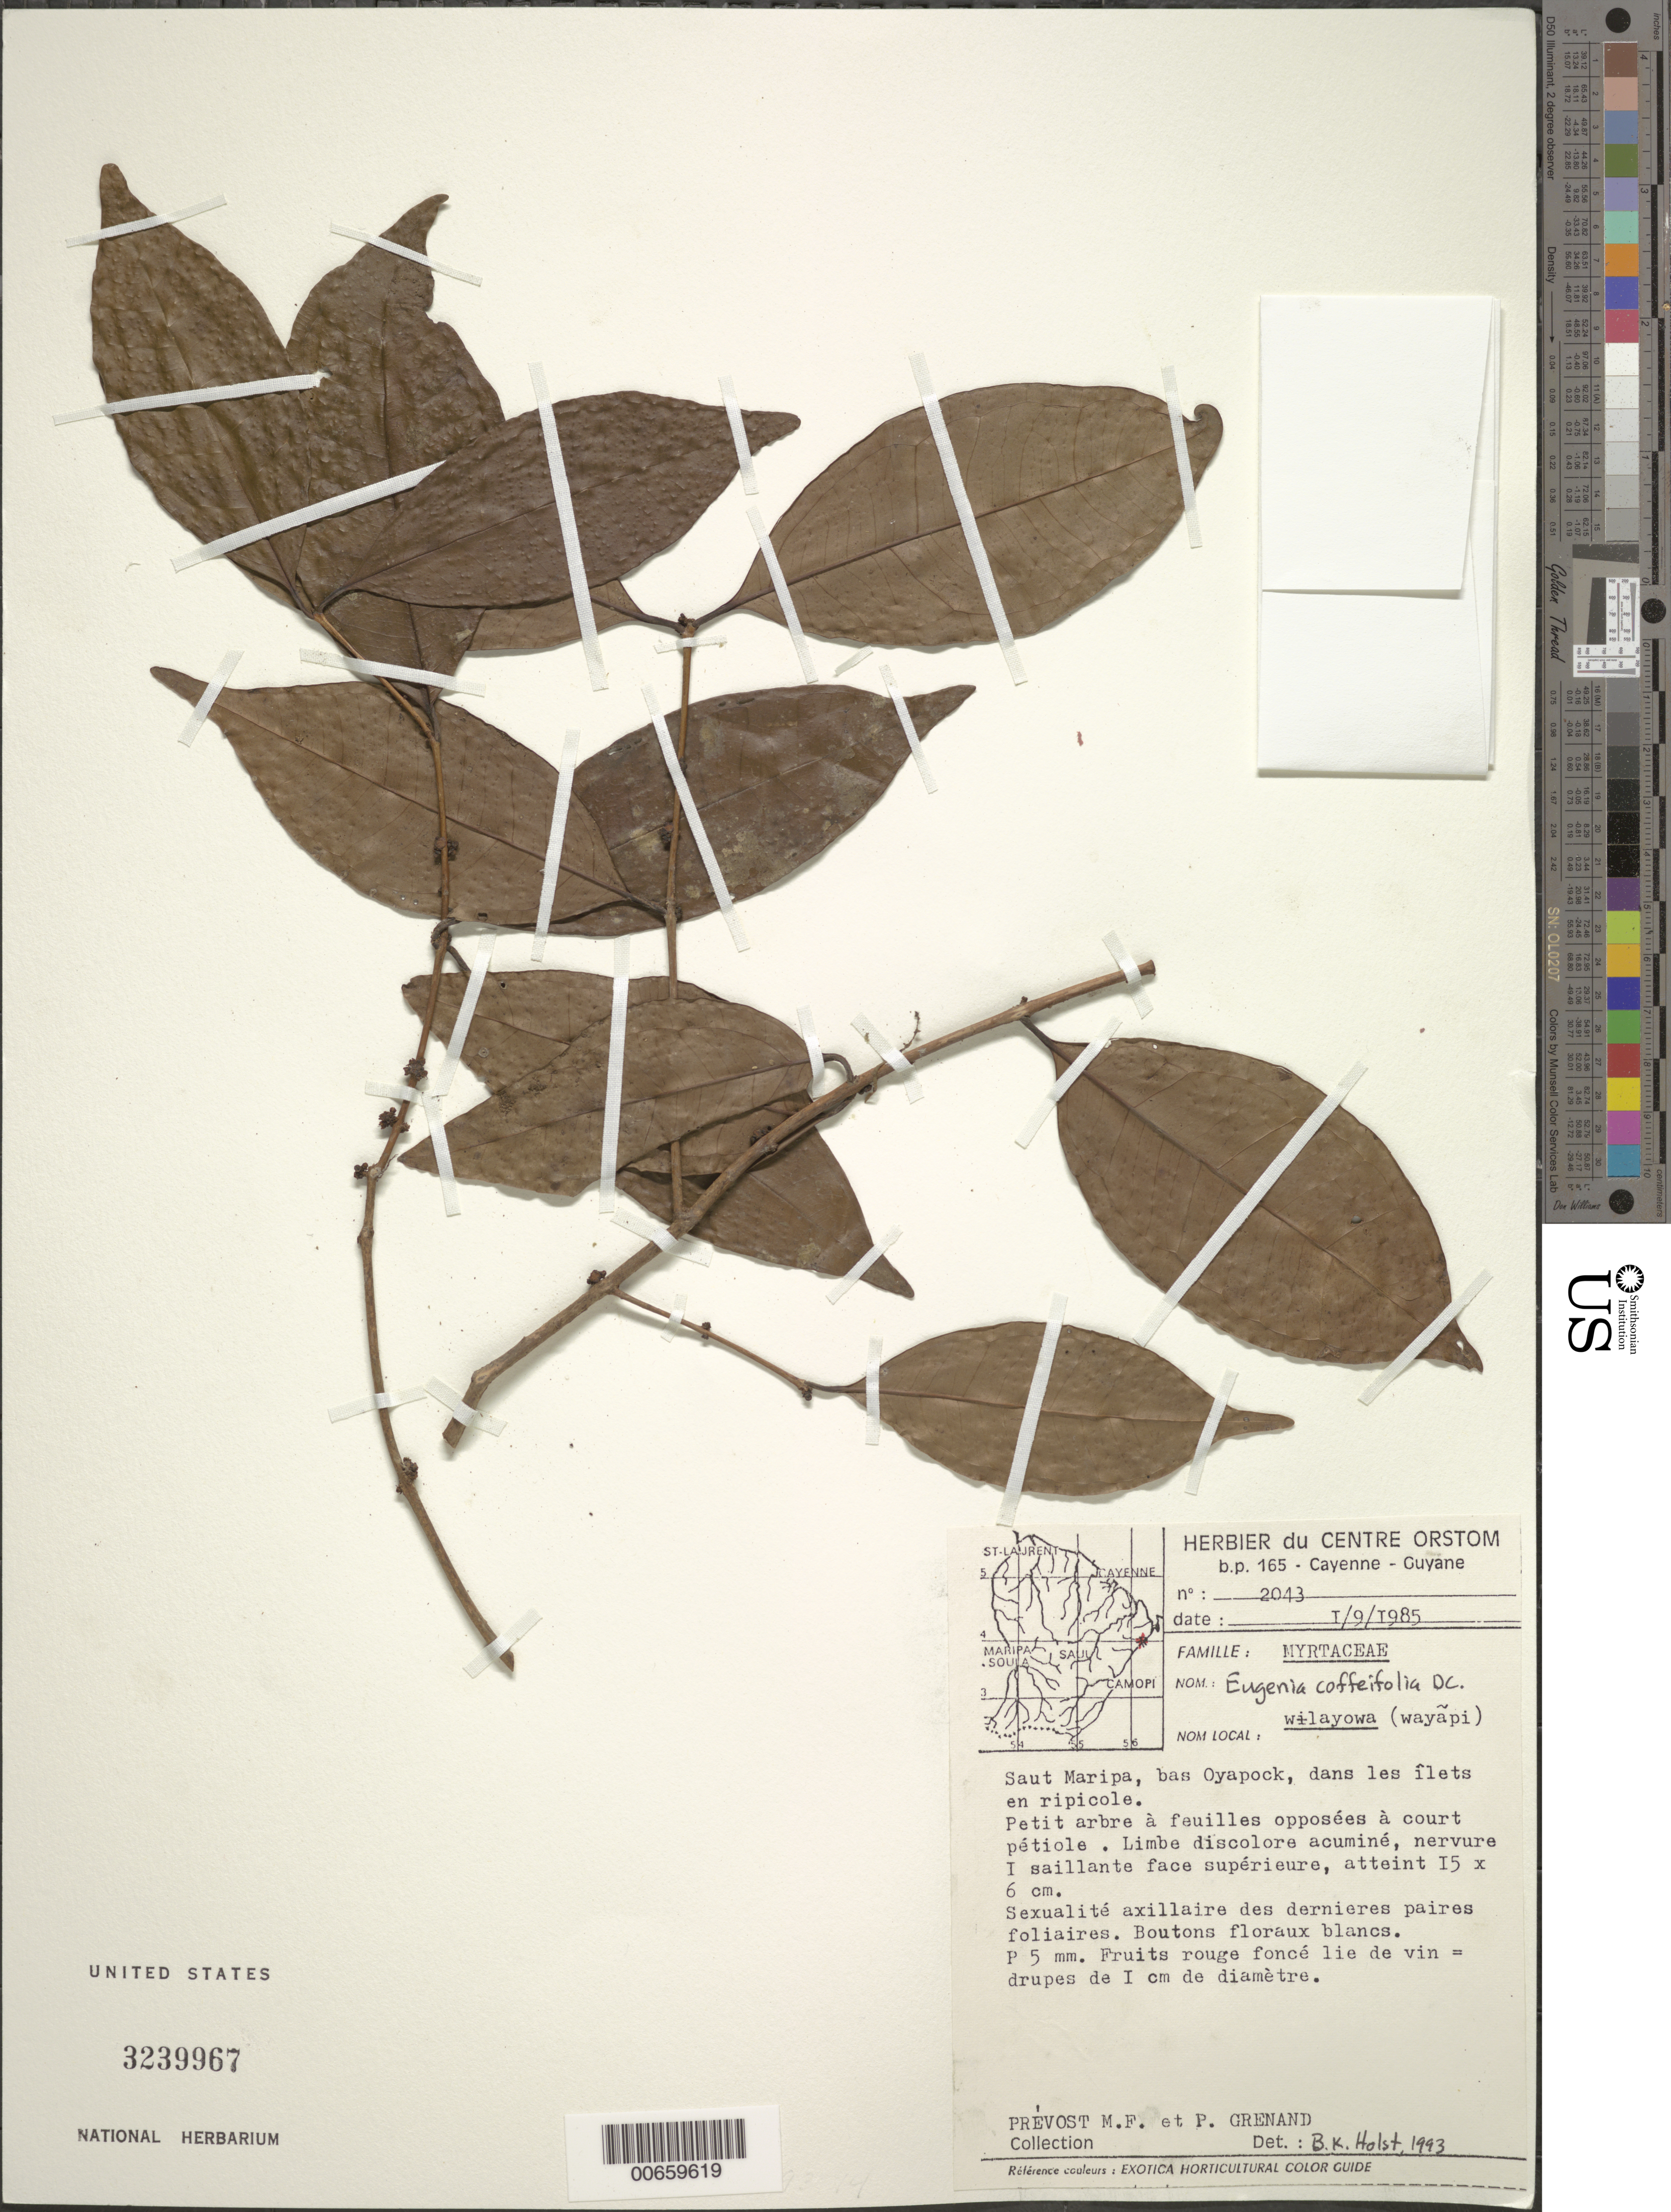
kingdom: Plantae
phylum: Tracheophyta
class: Magnoliopsida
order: Myrtales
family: Myrtaceae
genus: Eugenia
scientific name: Eugenia sinemariensis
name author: Aubl.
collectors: M.-F. Prévost & P. Grenand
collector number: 2043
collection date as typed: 1-Sep-85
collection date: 1985-09-01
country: French Guiana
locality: Saut Maripa, bas Oyapock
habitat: Riparian islets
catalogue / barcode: US 3239967